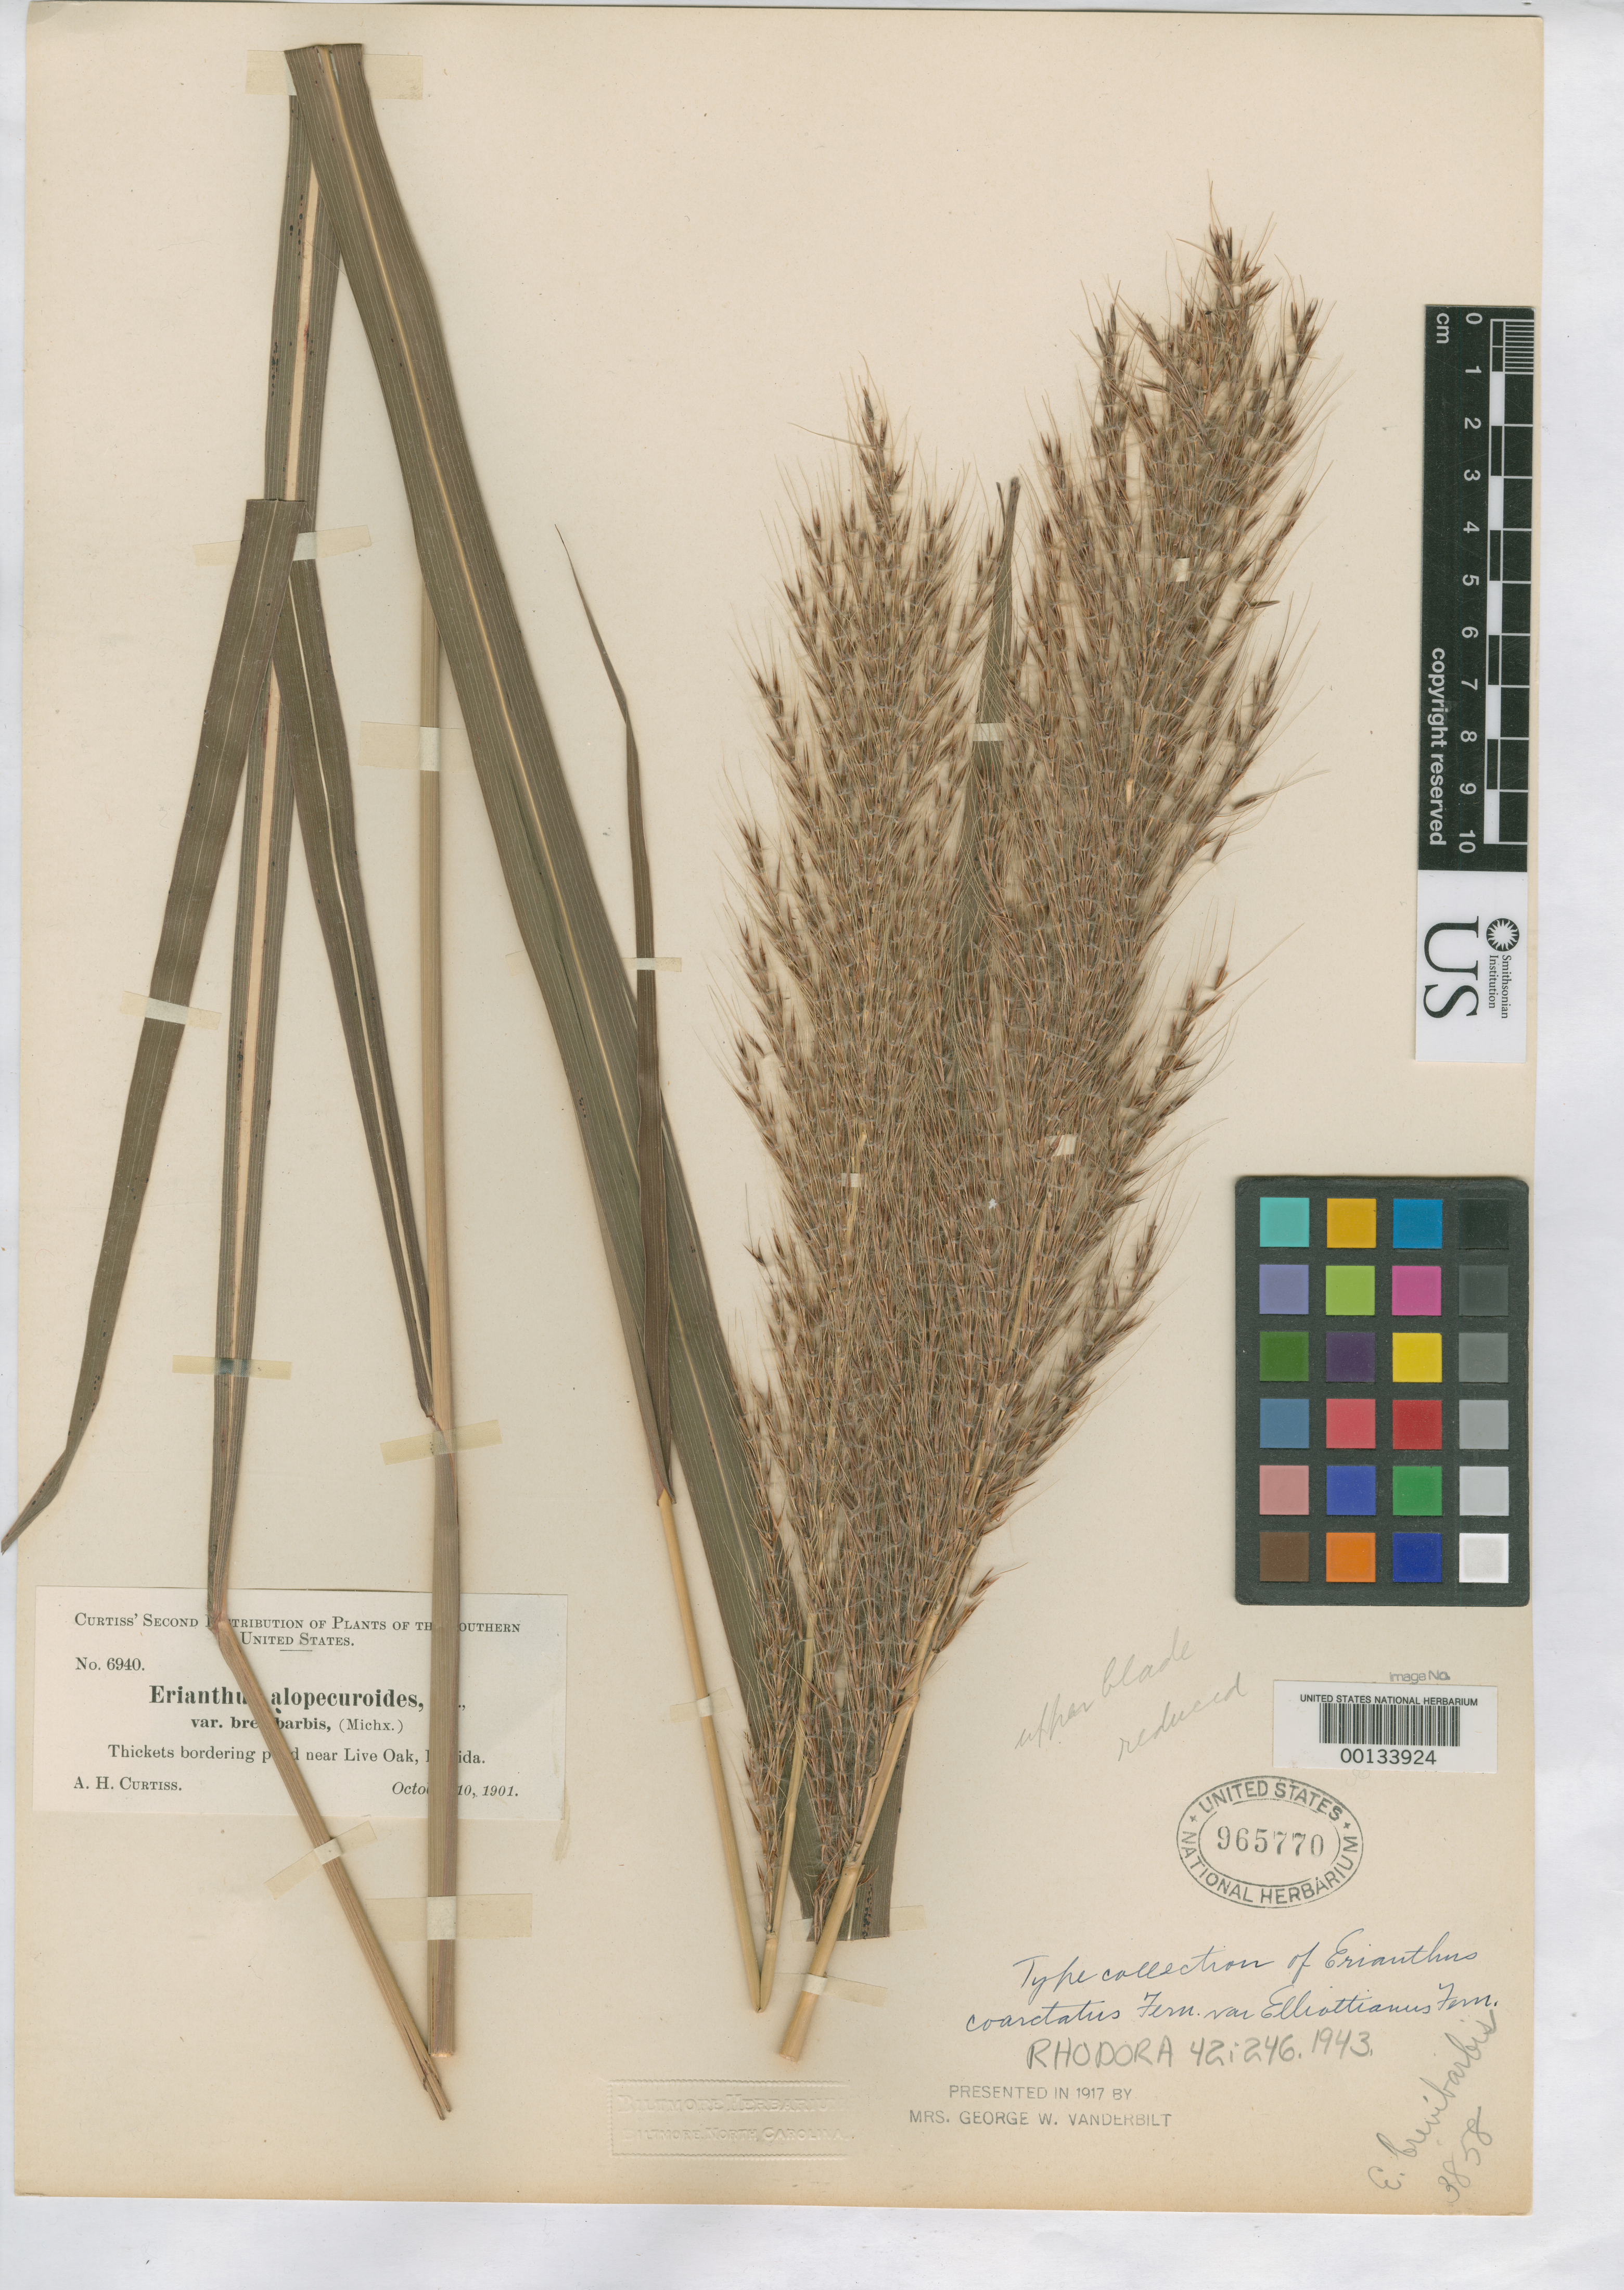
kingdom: Plantae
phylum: Tracheophyta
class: Liliopsida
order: Poales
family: Poaceae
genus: Erianthus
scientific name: Erianthus coarctatus var. elliottianus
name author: Fernald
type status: Isotype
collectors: A. H. Curtiss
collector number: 6940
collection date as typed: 10 Oct 1901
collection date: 1901-10-10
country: United States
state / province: Florida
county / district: Suwannee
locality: Live Oak.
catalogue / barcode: US 965770